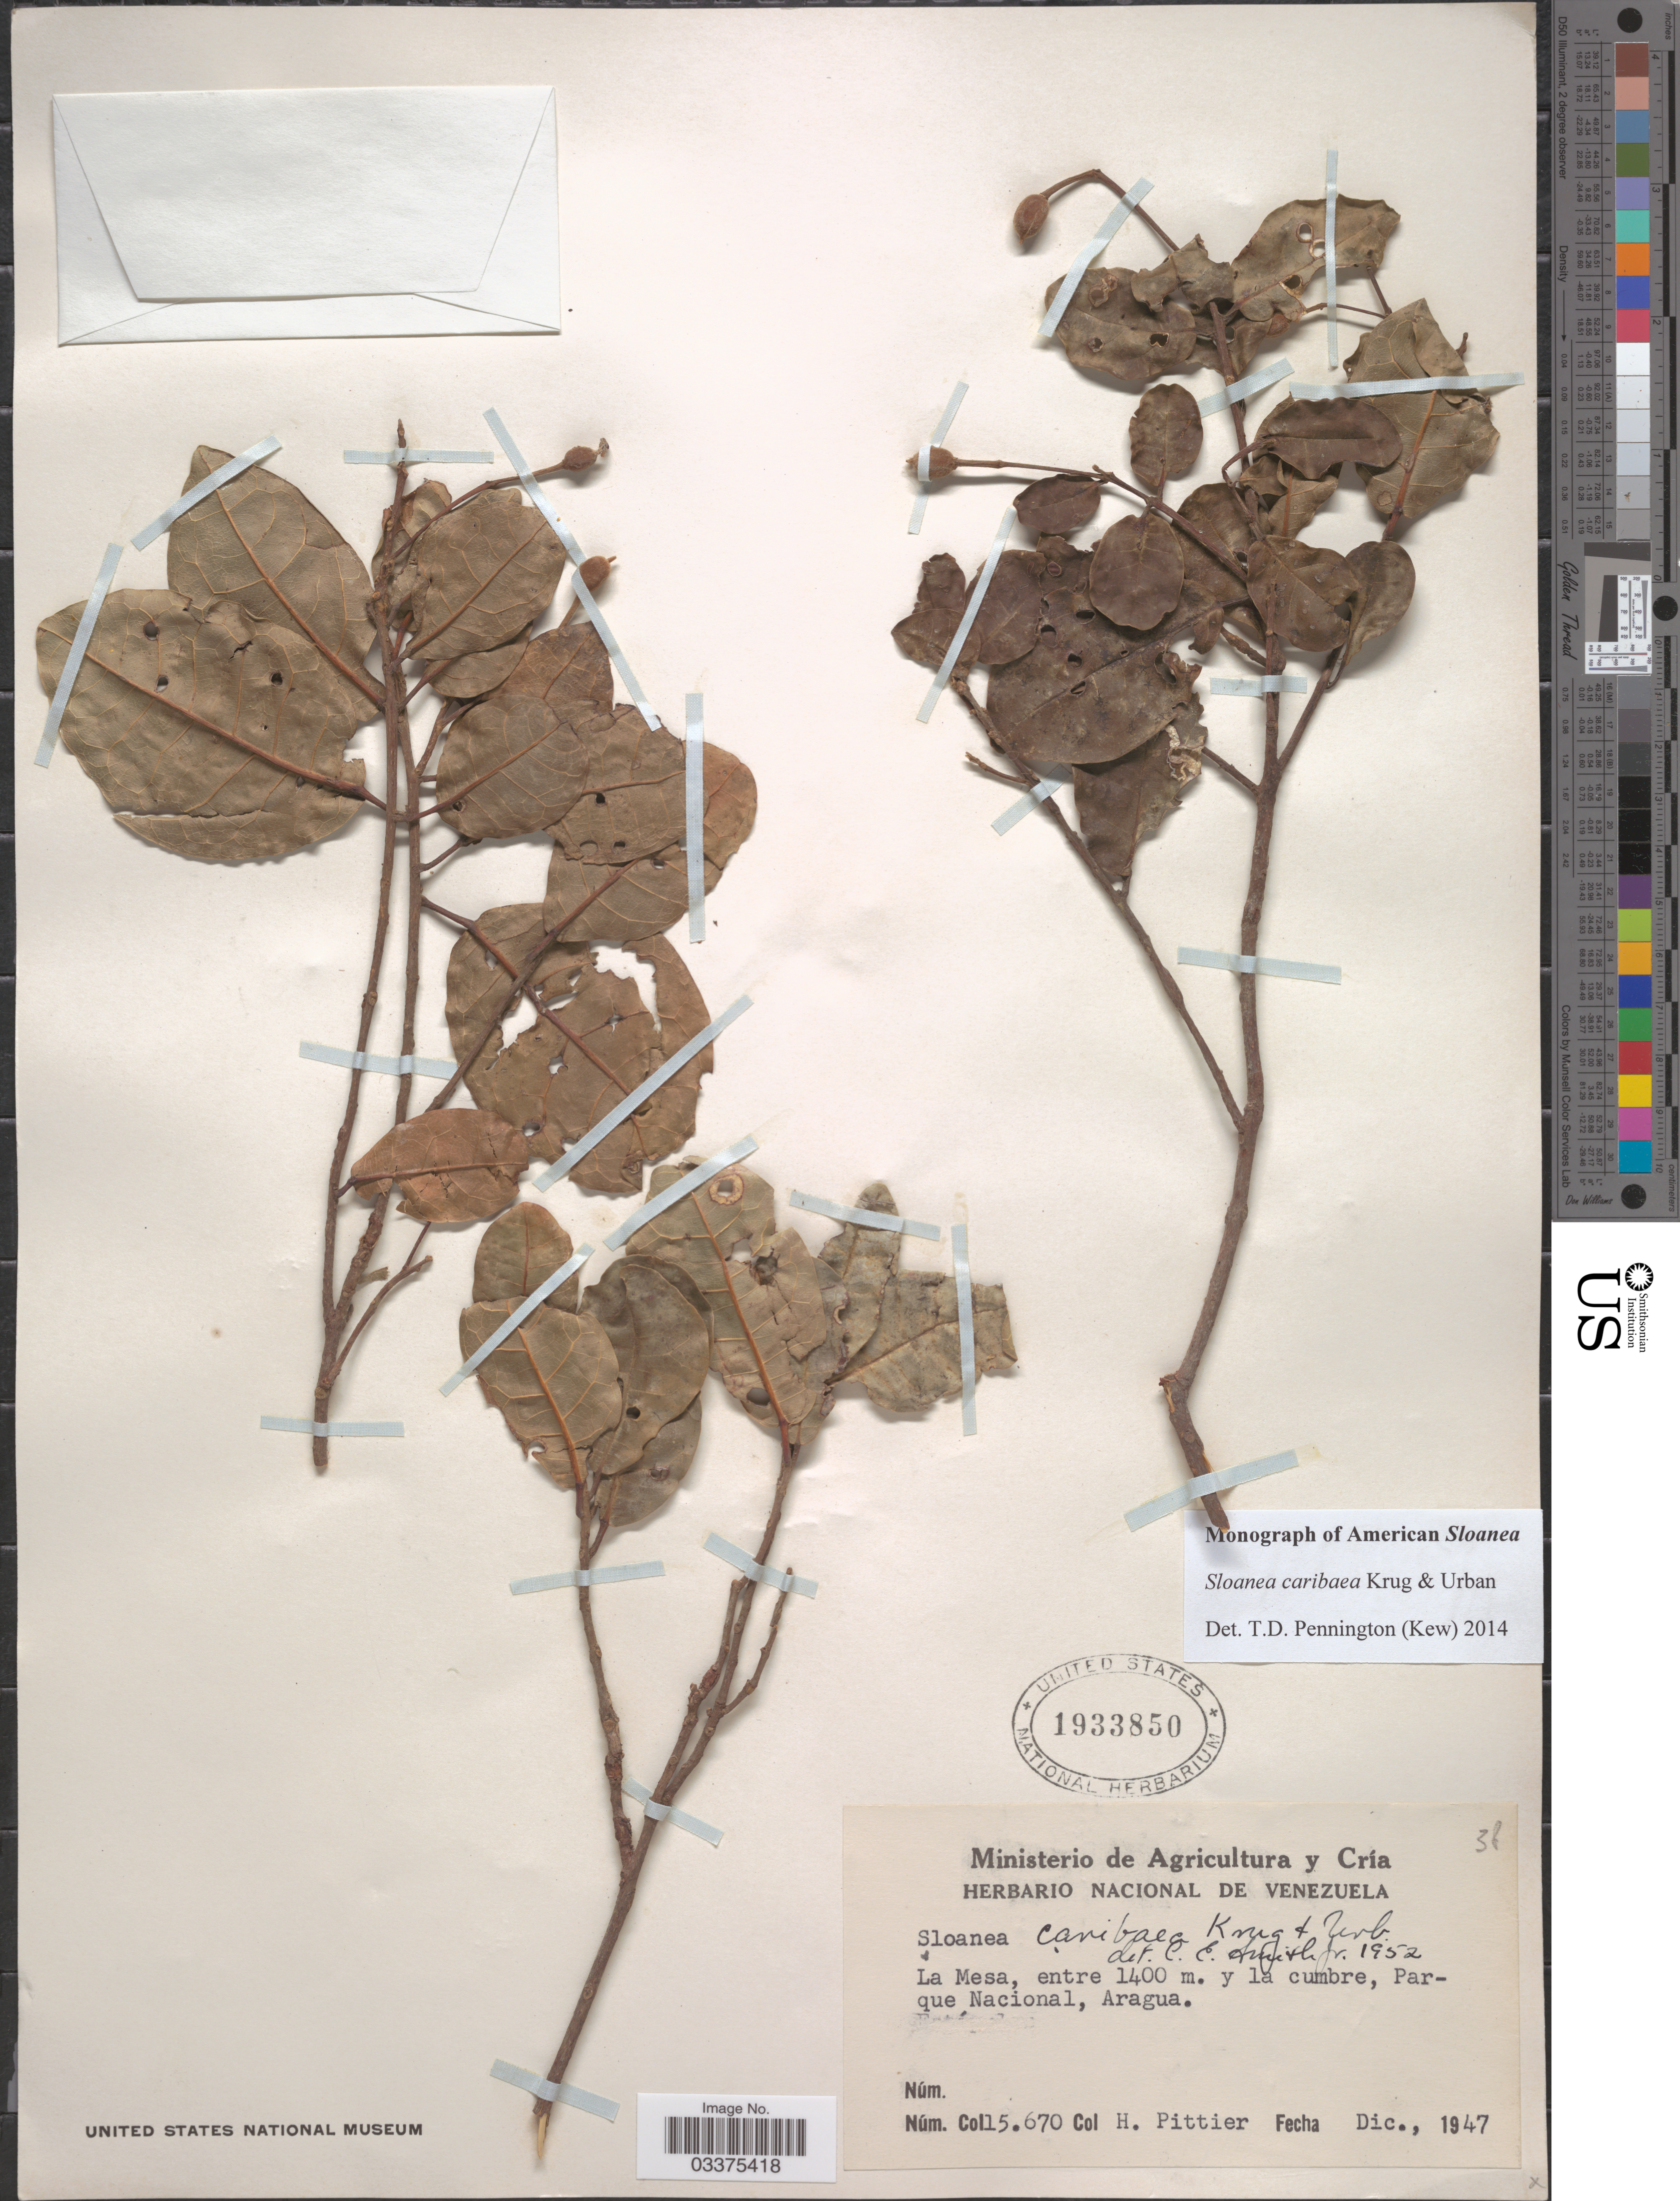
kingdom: Plantae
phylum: Tracheophyta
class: Magnoliopsida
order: Oxalidales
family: Elaeocarpaceae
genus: Sloanea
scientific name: Sloanea caribaea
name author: Krug & Urb. in Duss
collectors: H. F. Pittier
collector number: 5670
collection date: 1947-12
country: Venezuela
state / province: Aragua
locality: La Mesa, Parque Nacional.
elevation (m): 1400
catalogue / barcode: US 1933850